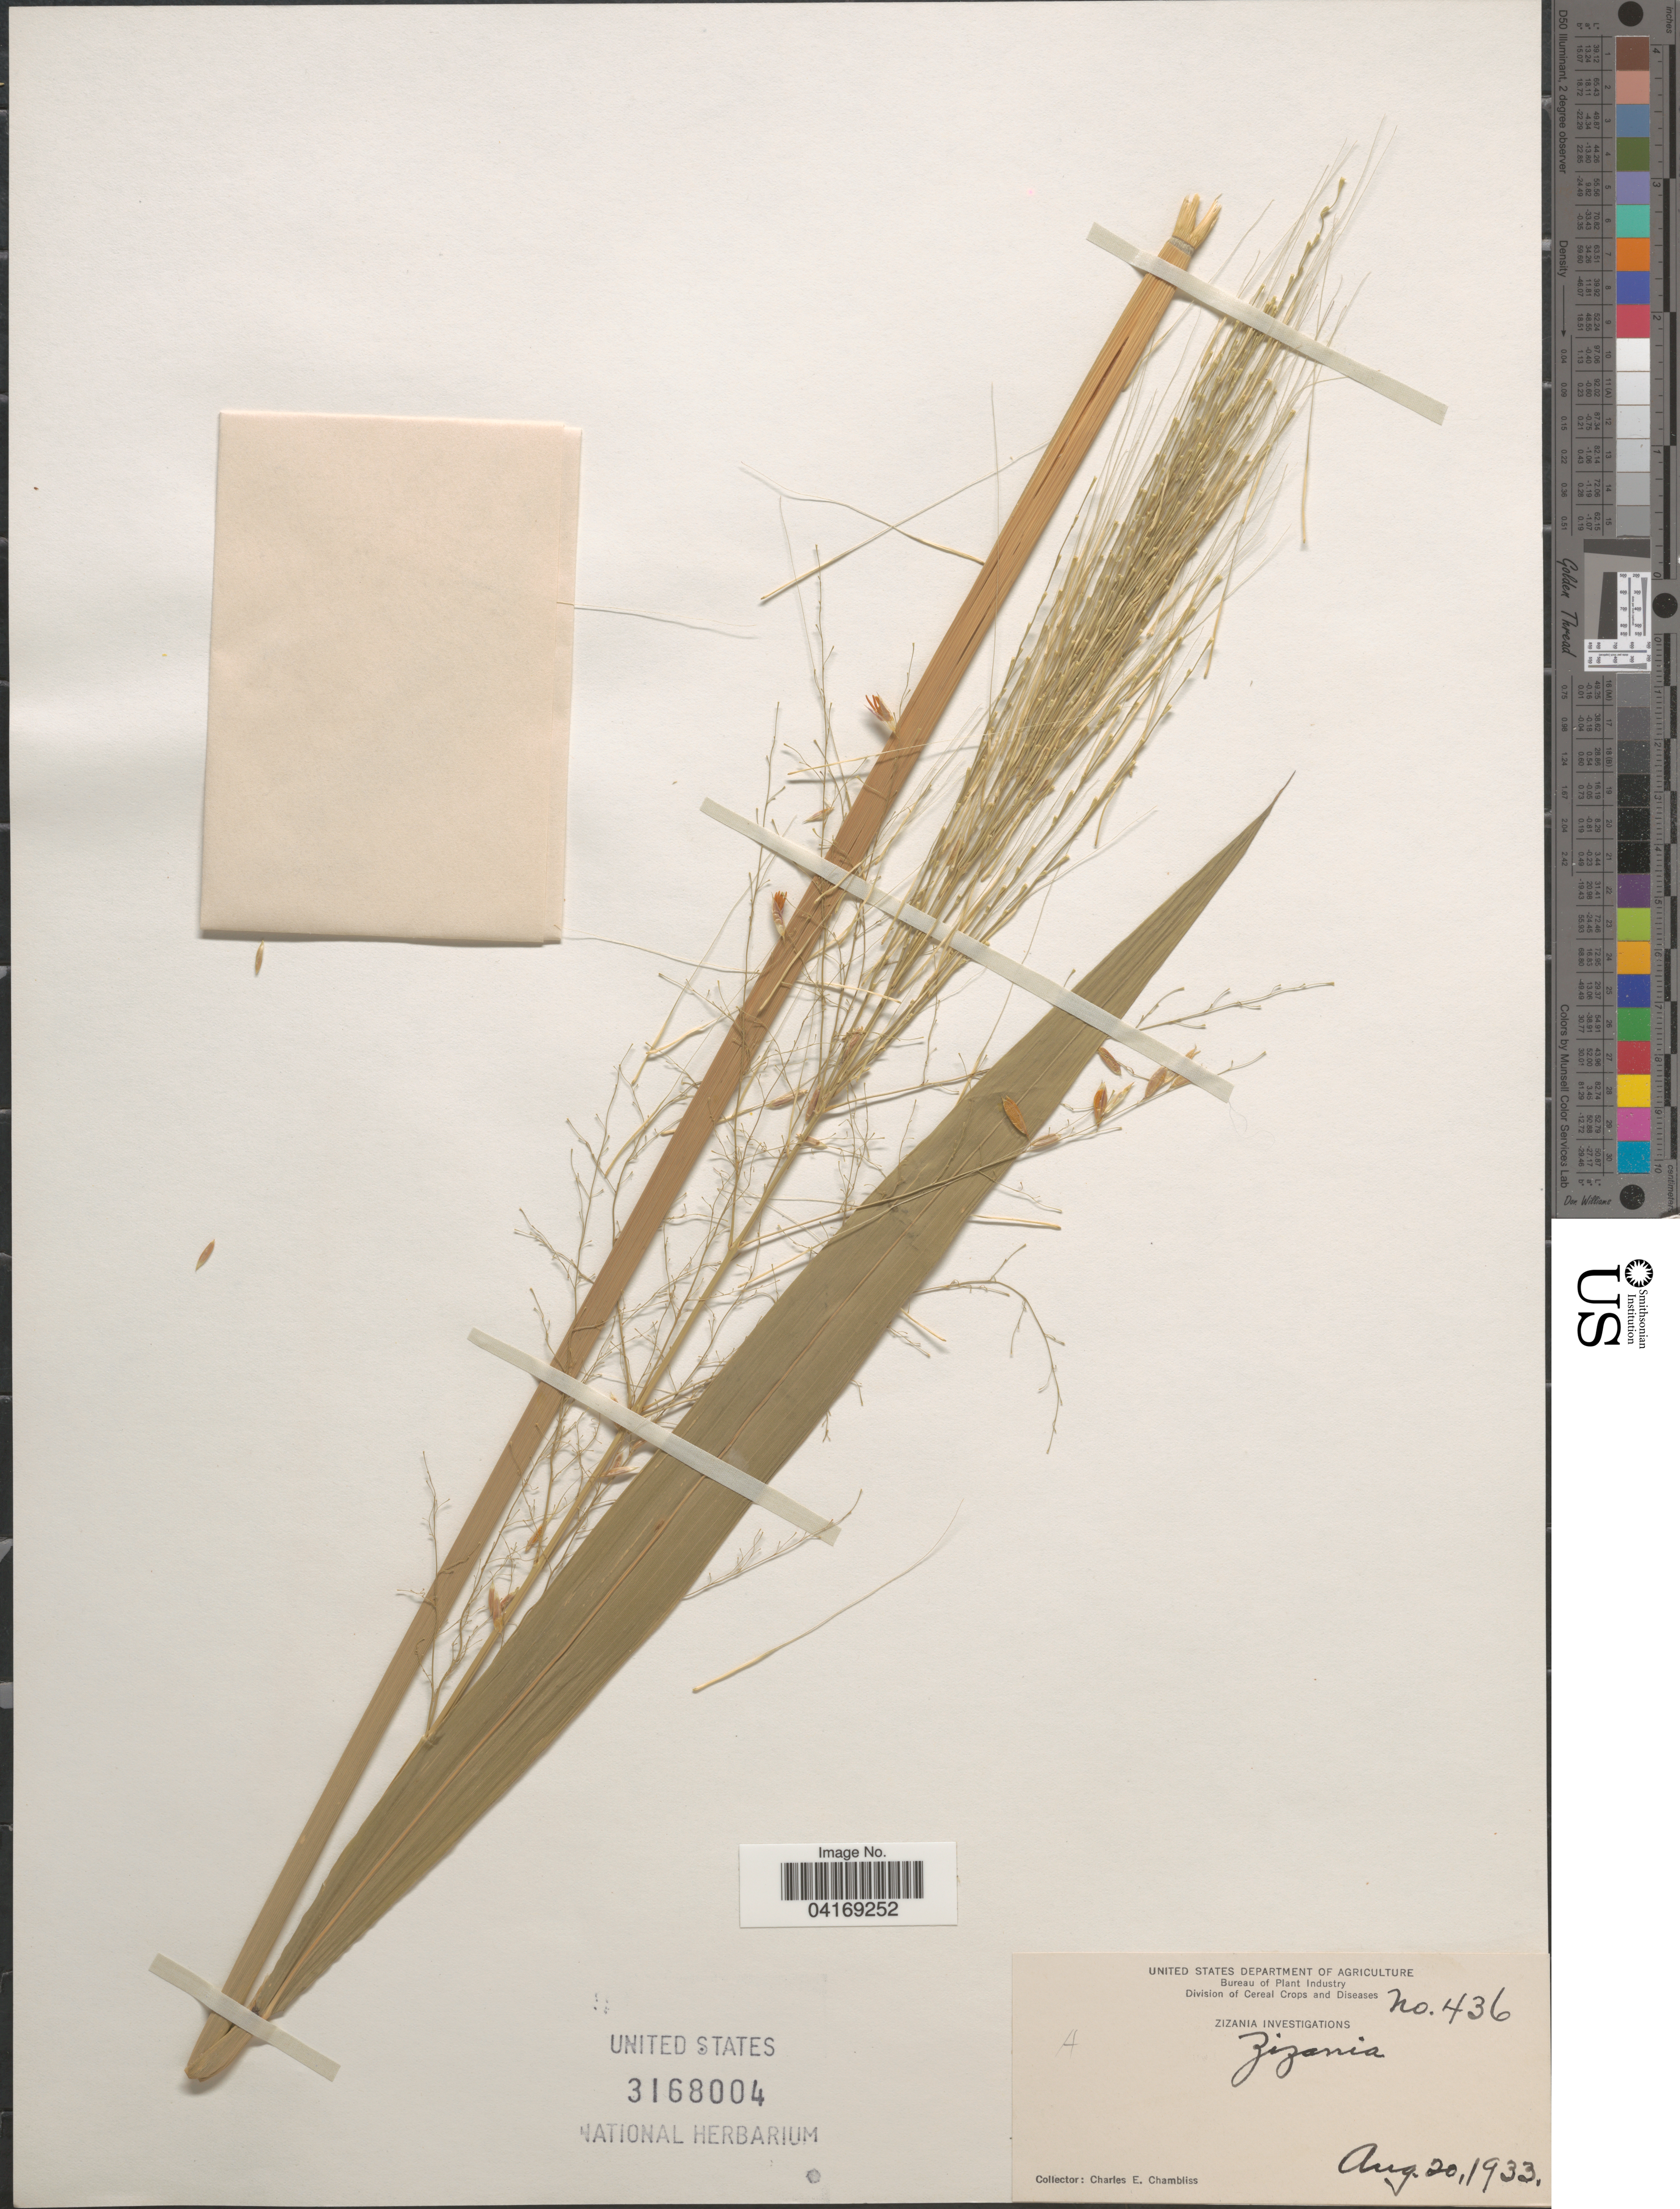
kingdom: Plantae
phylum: Tracheophyta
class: Liliopsida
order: Poales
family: Poaceae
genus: Zizania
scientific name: Zizania sp.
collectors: C. Chambliss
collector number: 436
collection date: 1933-08-20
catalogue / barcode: US 3168004